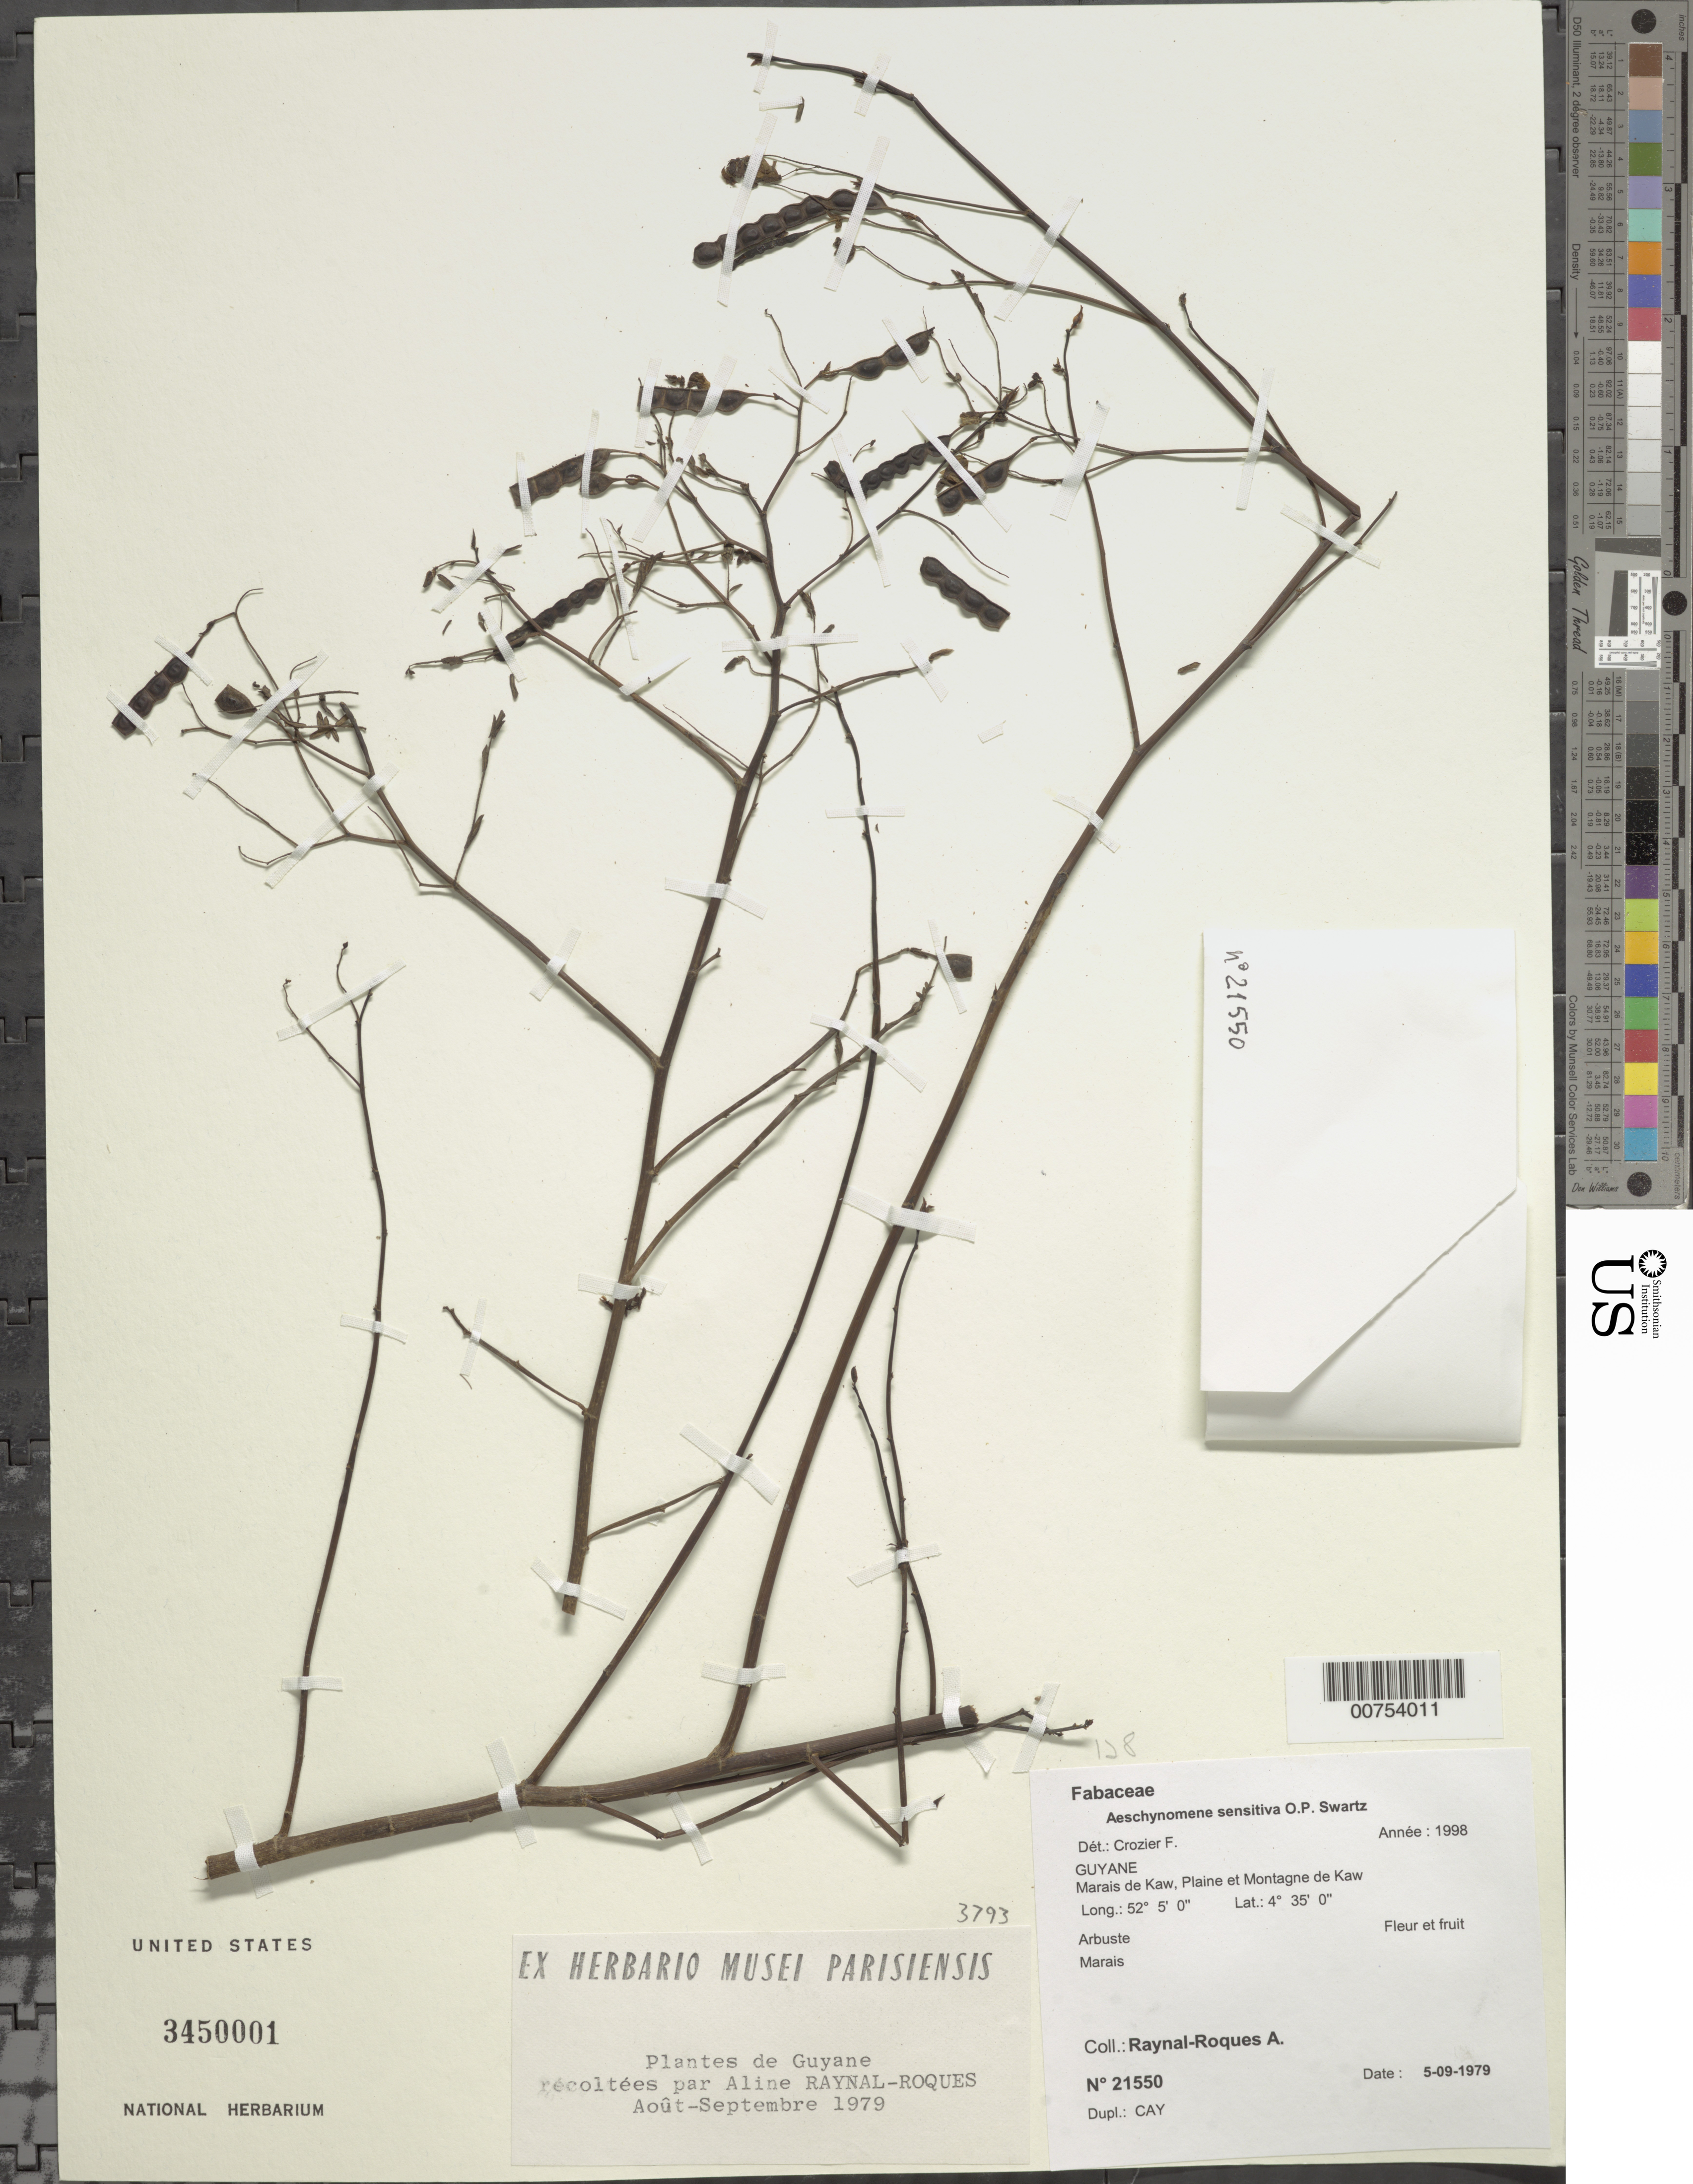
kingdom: Plantae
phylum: Tracheophyta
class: Magnoliopsida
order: Fabales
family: Fabaceae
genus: Aeschynomene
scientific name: Aeschynomene sensitiva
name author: Sw.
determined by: Crozier, F.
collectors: A. M. Raynal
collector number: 21550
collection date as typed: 5-Sep-79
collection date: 1979-09-05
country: French Guiana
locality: Marais de Kaw, Plaine et Montagne de Kaw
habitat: Marsh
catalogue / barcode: US 3450001